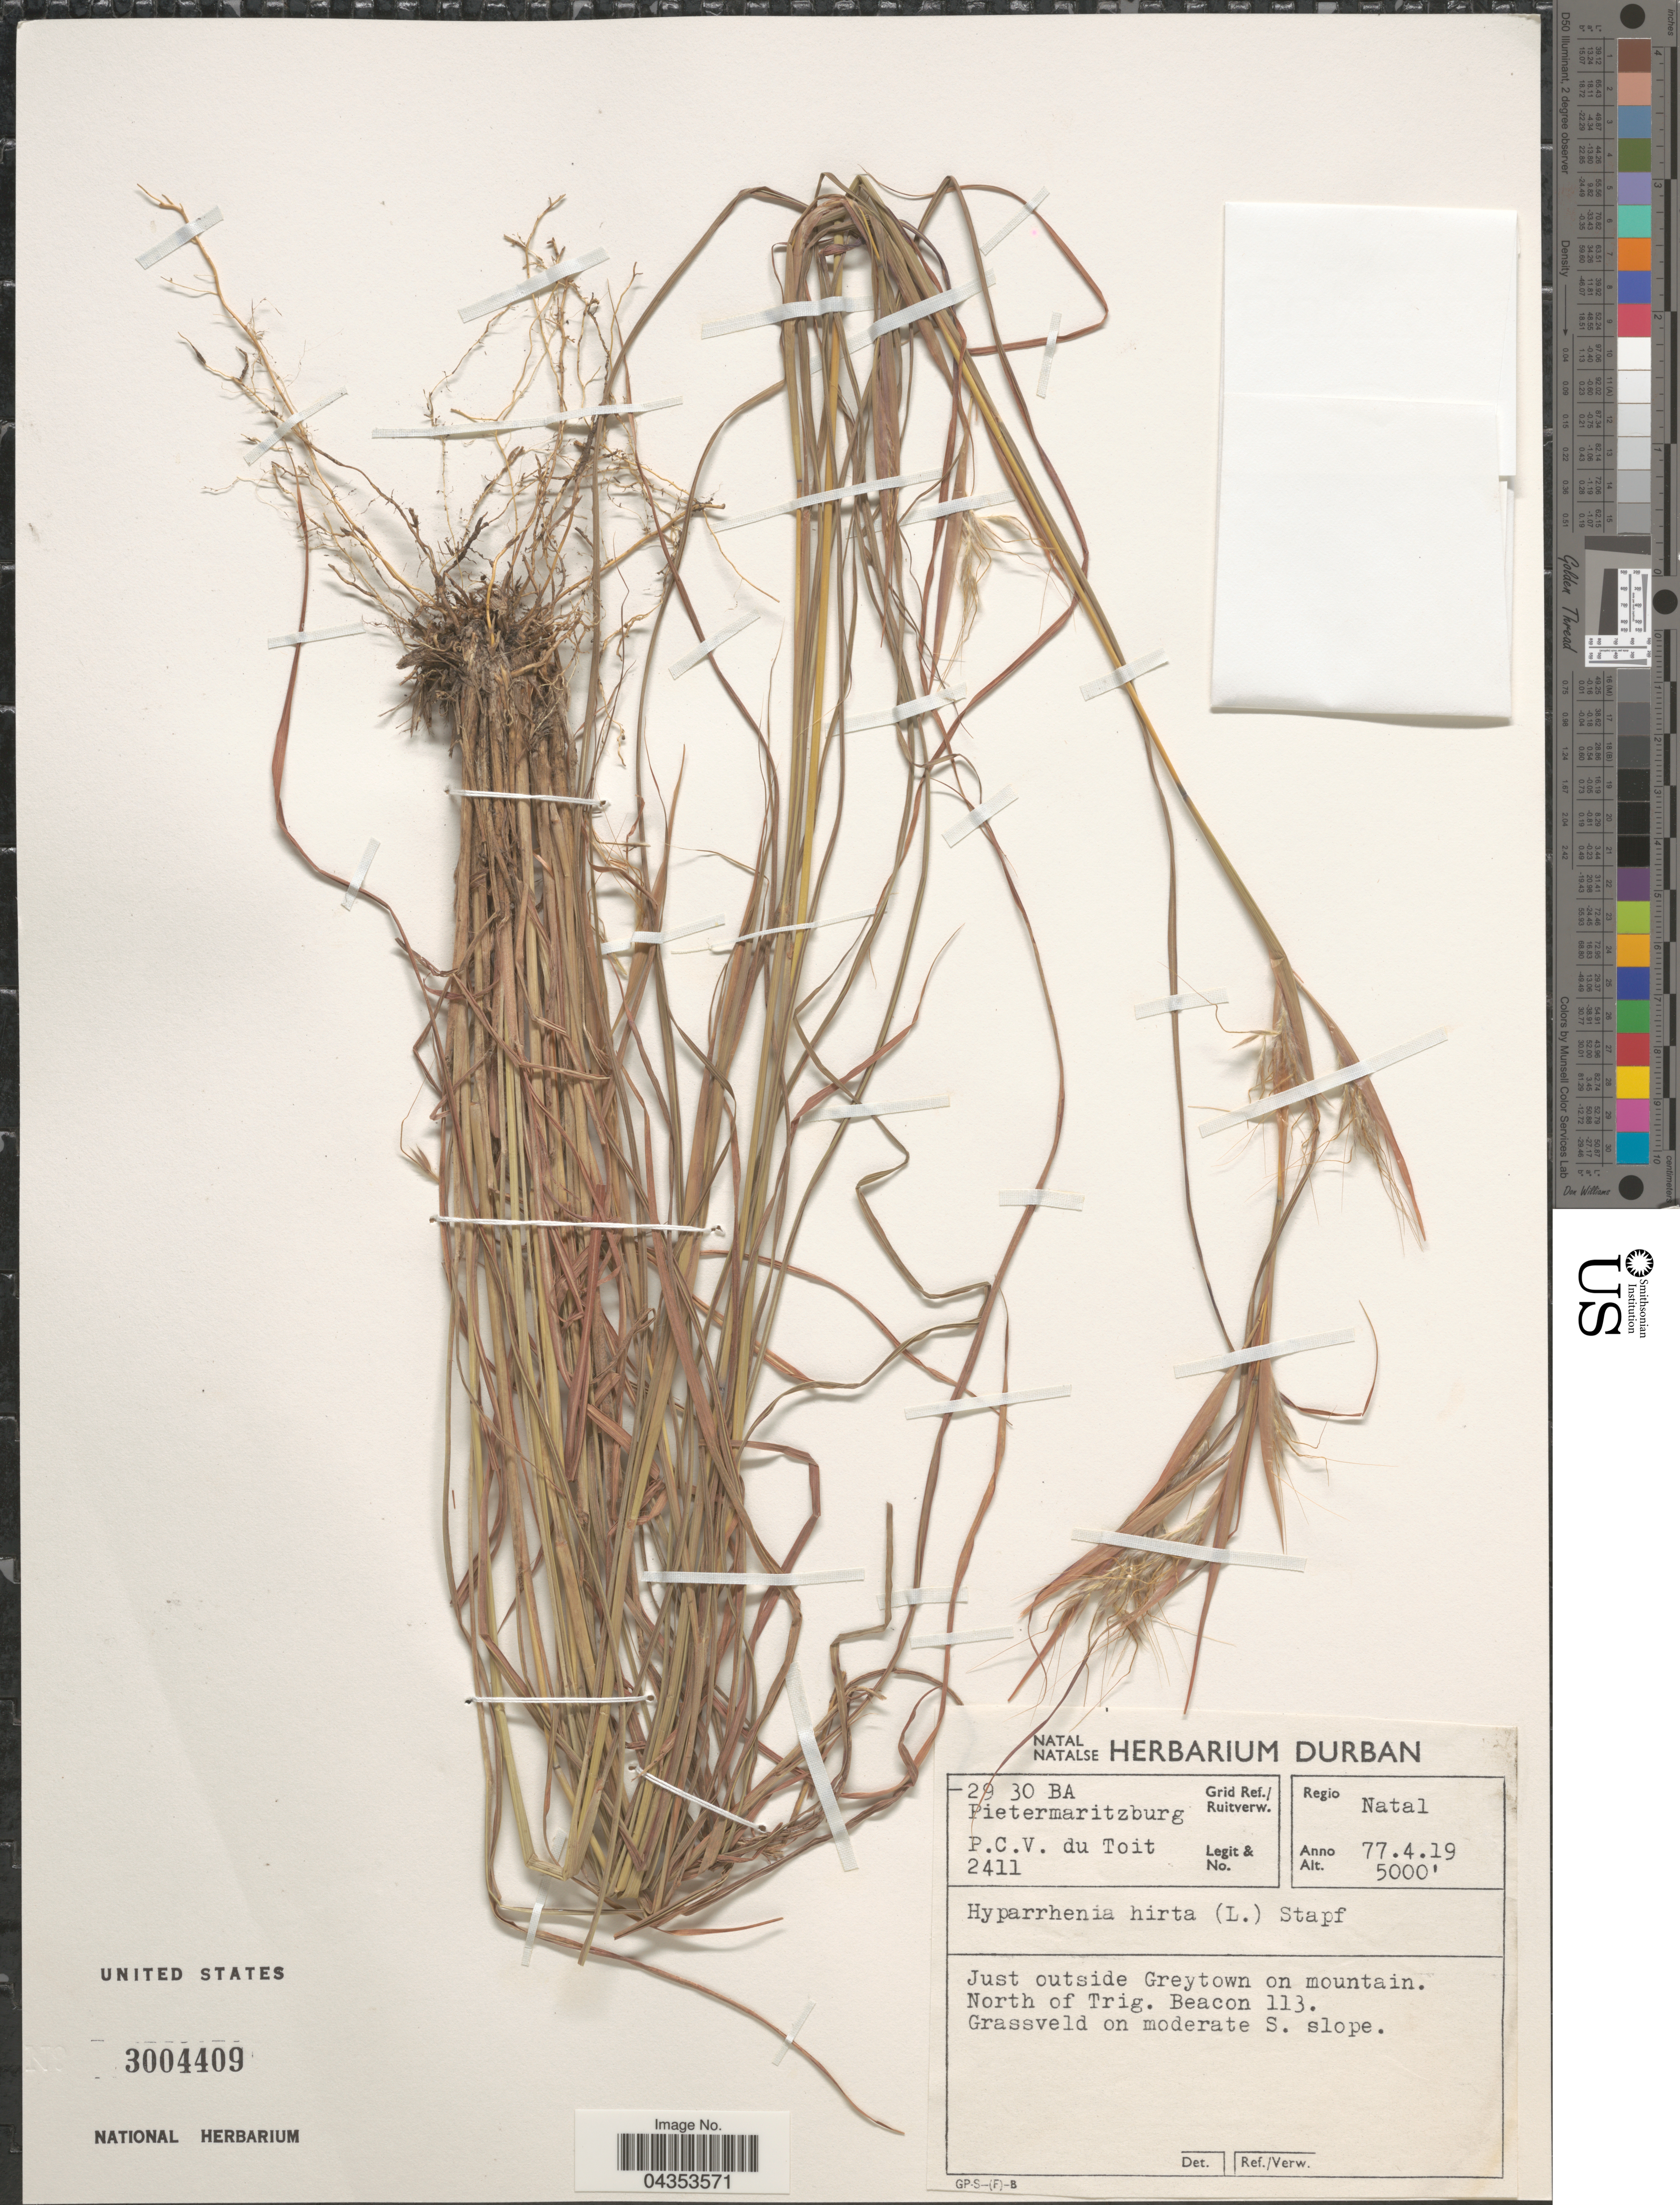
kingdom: Plantae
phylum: Tracheophyta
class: Liliopsida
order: Poales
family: Poaceae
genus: Hyparrhenia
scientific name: Hyparrhenia hirta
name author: (L.) Stapf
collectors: P. Du Toit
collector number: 2411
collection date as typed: Transcribed d/m/y: 19/4/77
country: South Africa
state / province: KwaZulu-Natal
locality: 29 30 BA Pietermaritzburg. Grid Ref./Ruitverw. Regio Natal. Just outside Greytown on mountain. North of Trig. Beacon 113. Grassveld on moderate S. slope.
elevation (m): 1524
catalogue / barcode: US 3004409